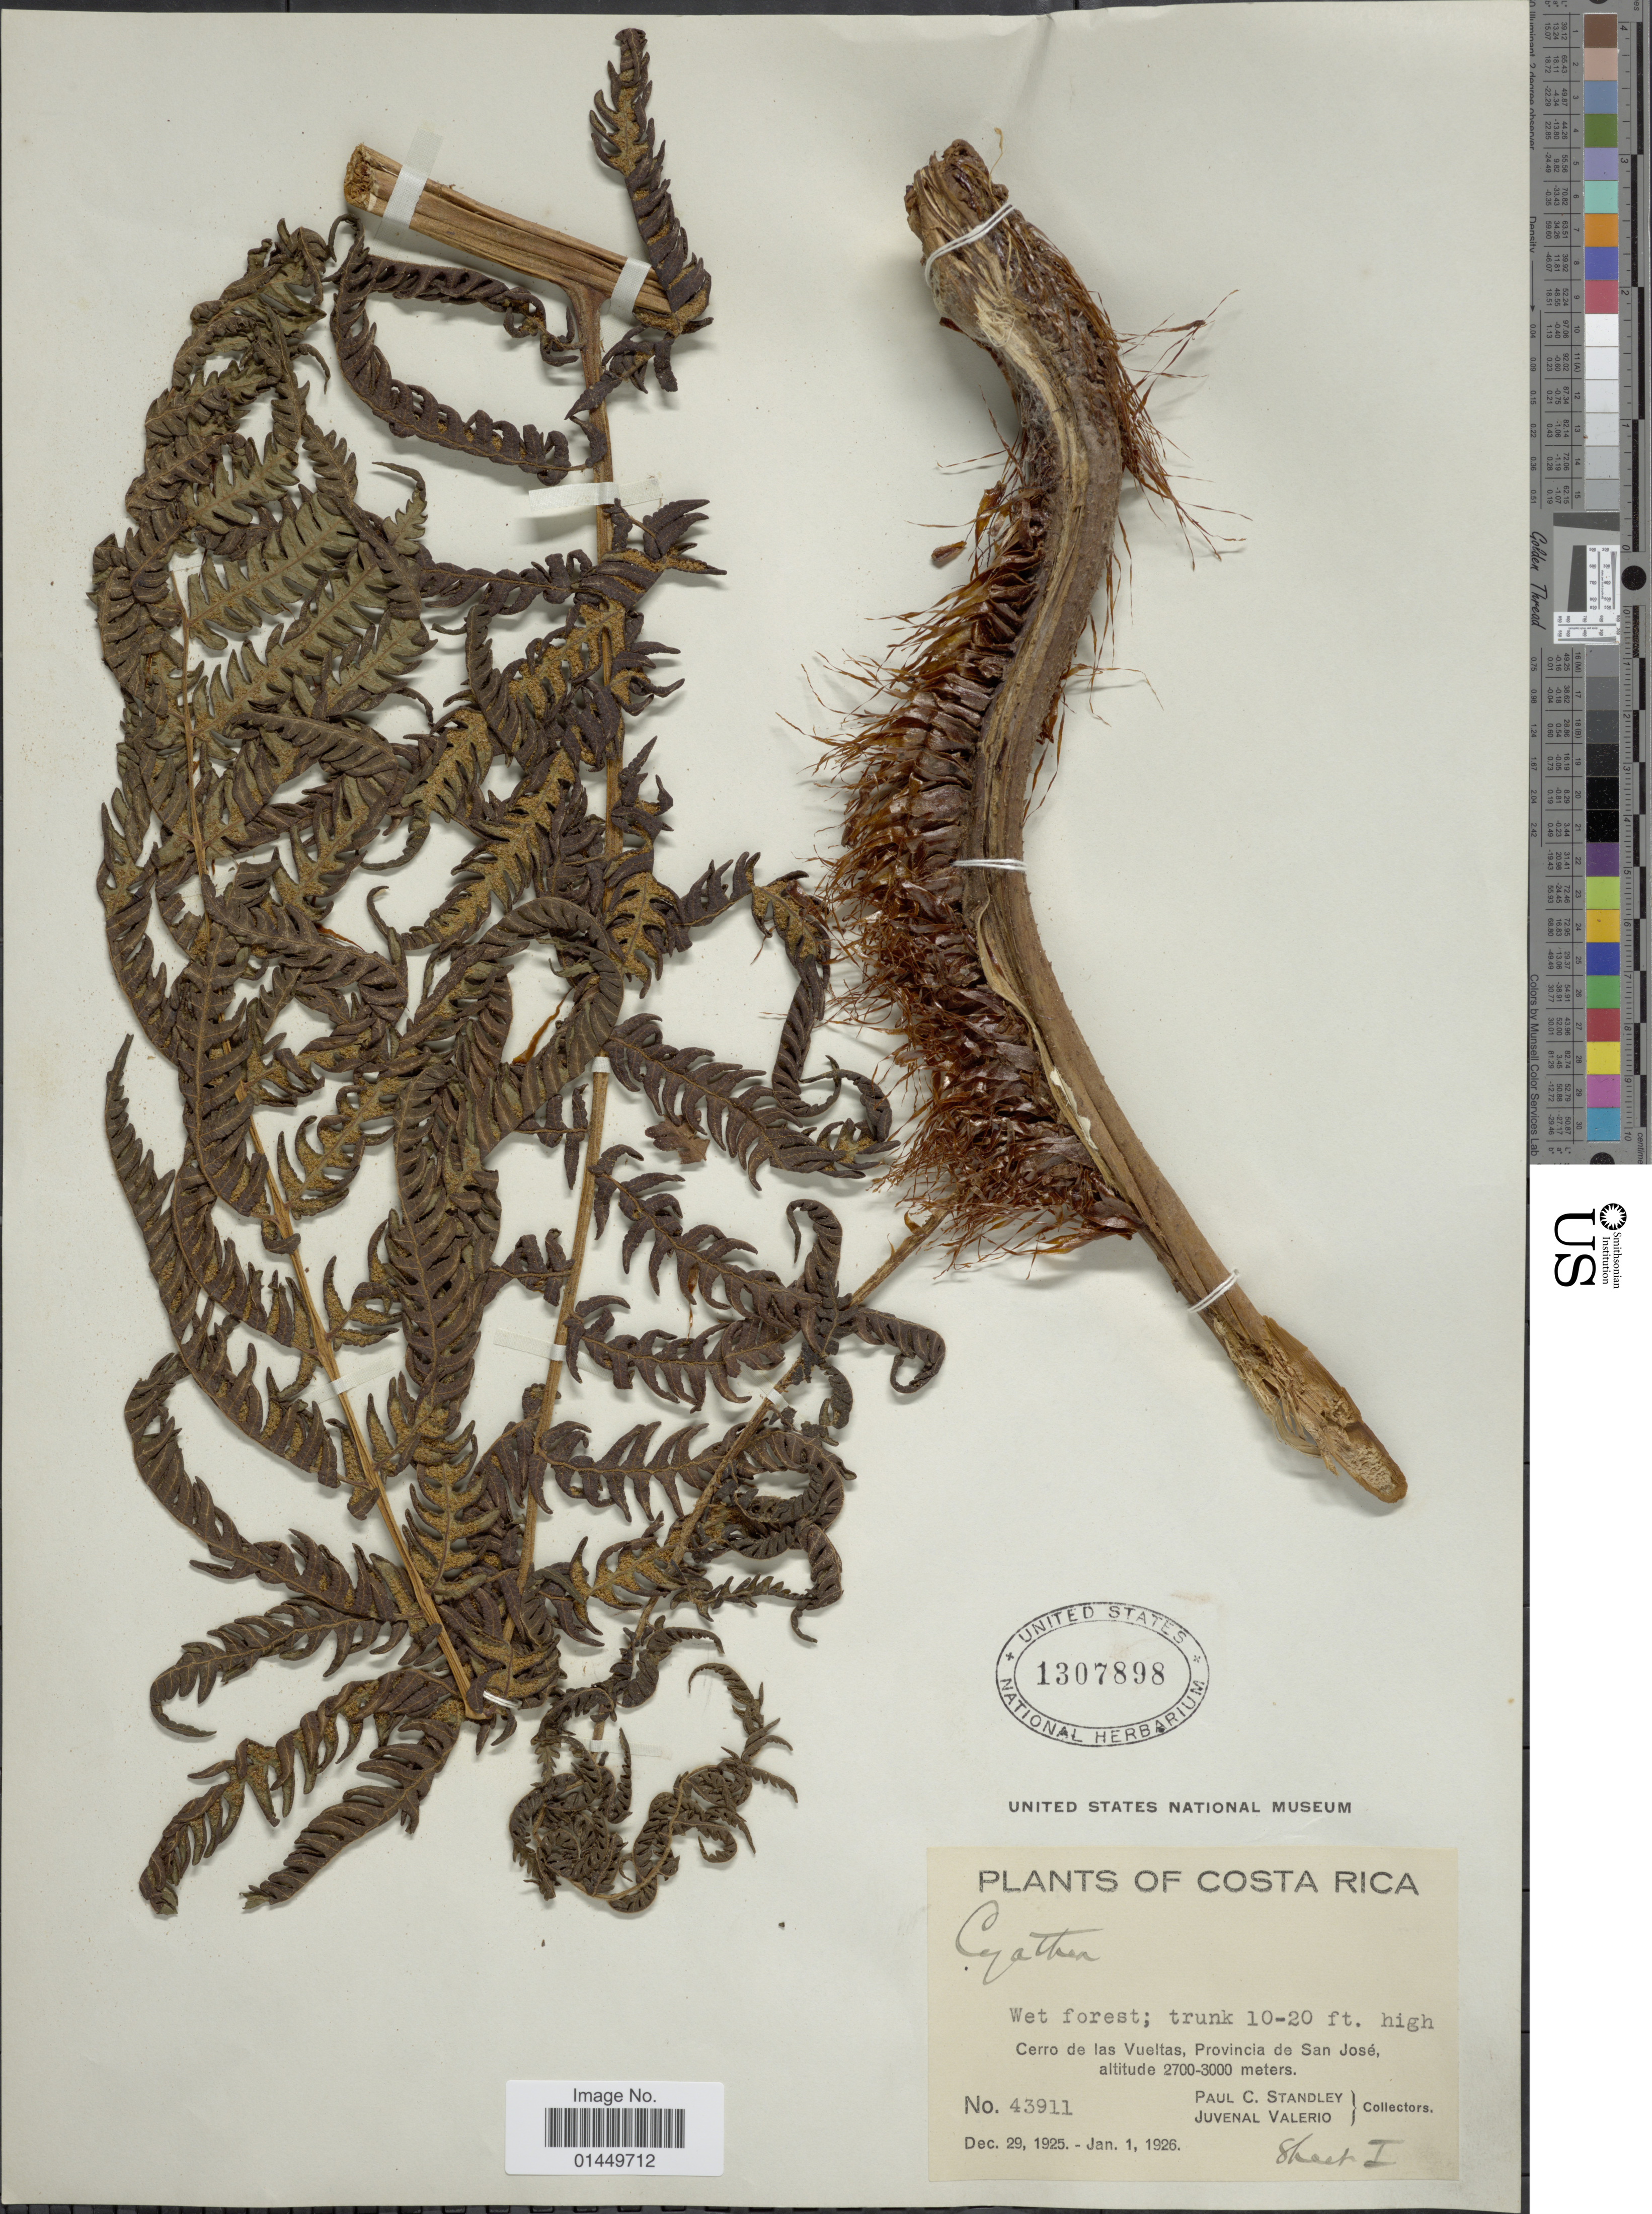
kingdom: Plantae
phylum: Tracheophyta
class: Polypodiopsida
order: Cyatheales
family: Cyatheaceae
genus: Cyathea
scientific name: Cyathea suprastrigosa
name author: (Christ) Maxon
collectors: P. C. Standley & J. Valerio R.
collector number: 43911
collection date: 1925-12-29/1926-01-01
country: Costa Rica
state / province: San José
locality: Cerro de las Vueltas, Provincia de San Jose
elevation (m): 2700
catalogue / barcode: US 13079898